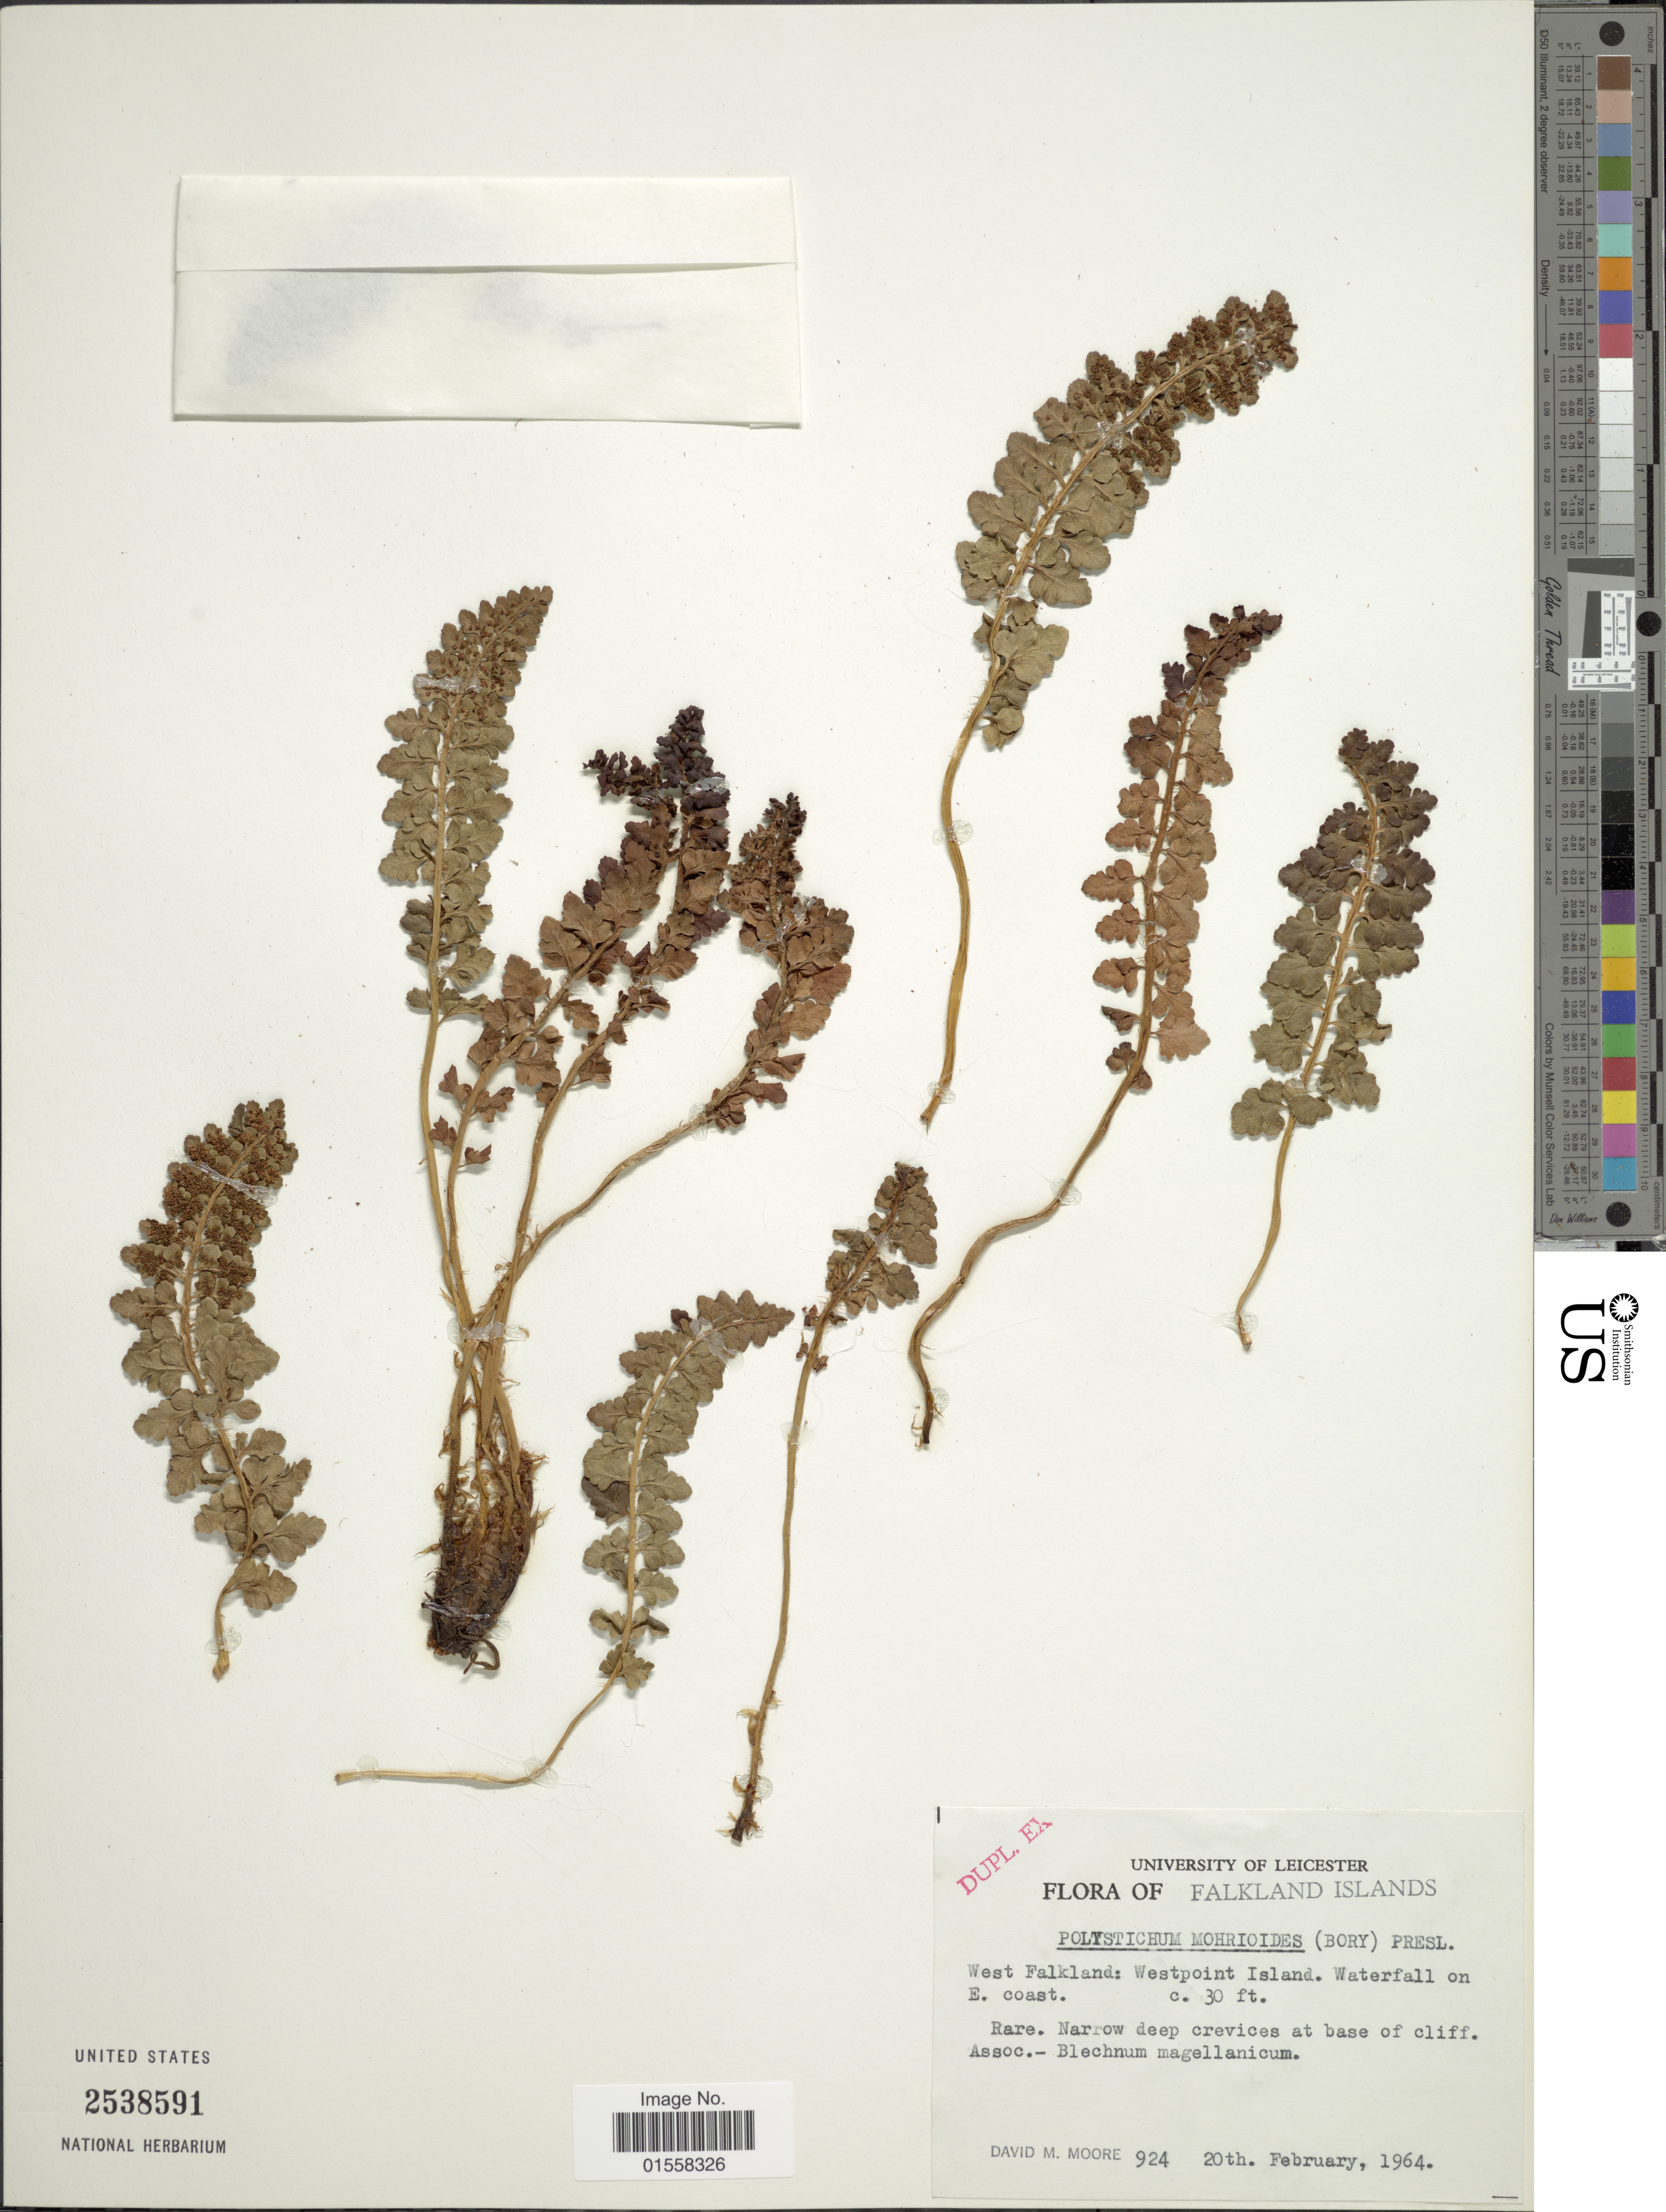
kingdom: Plantae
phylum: Tracheophyta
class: Polypodiopsida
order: Polypodiales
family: Dryopteridaceae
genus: Polystichum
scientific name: Polystichum mohrioides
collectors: D. Moore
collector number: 924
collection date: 1964-02-20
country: Falkland Islands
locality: Falkland Islands. West Falkland: Westpoint Island. Waterfall on E. coast.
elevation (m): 9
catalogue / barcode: US 2538591